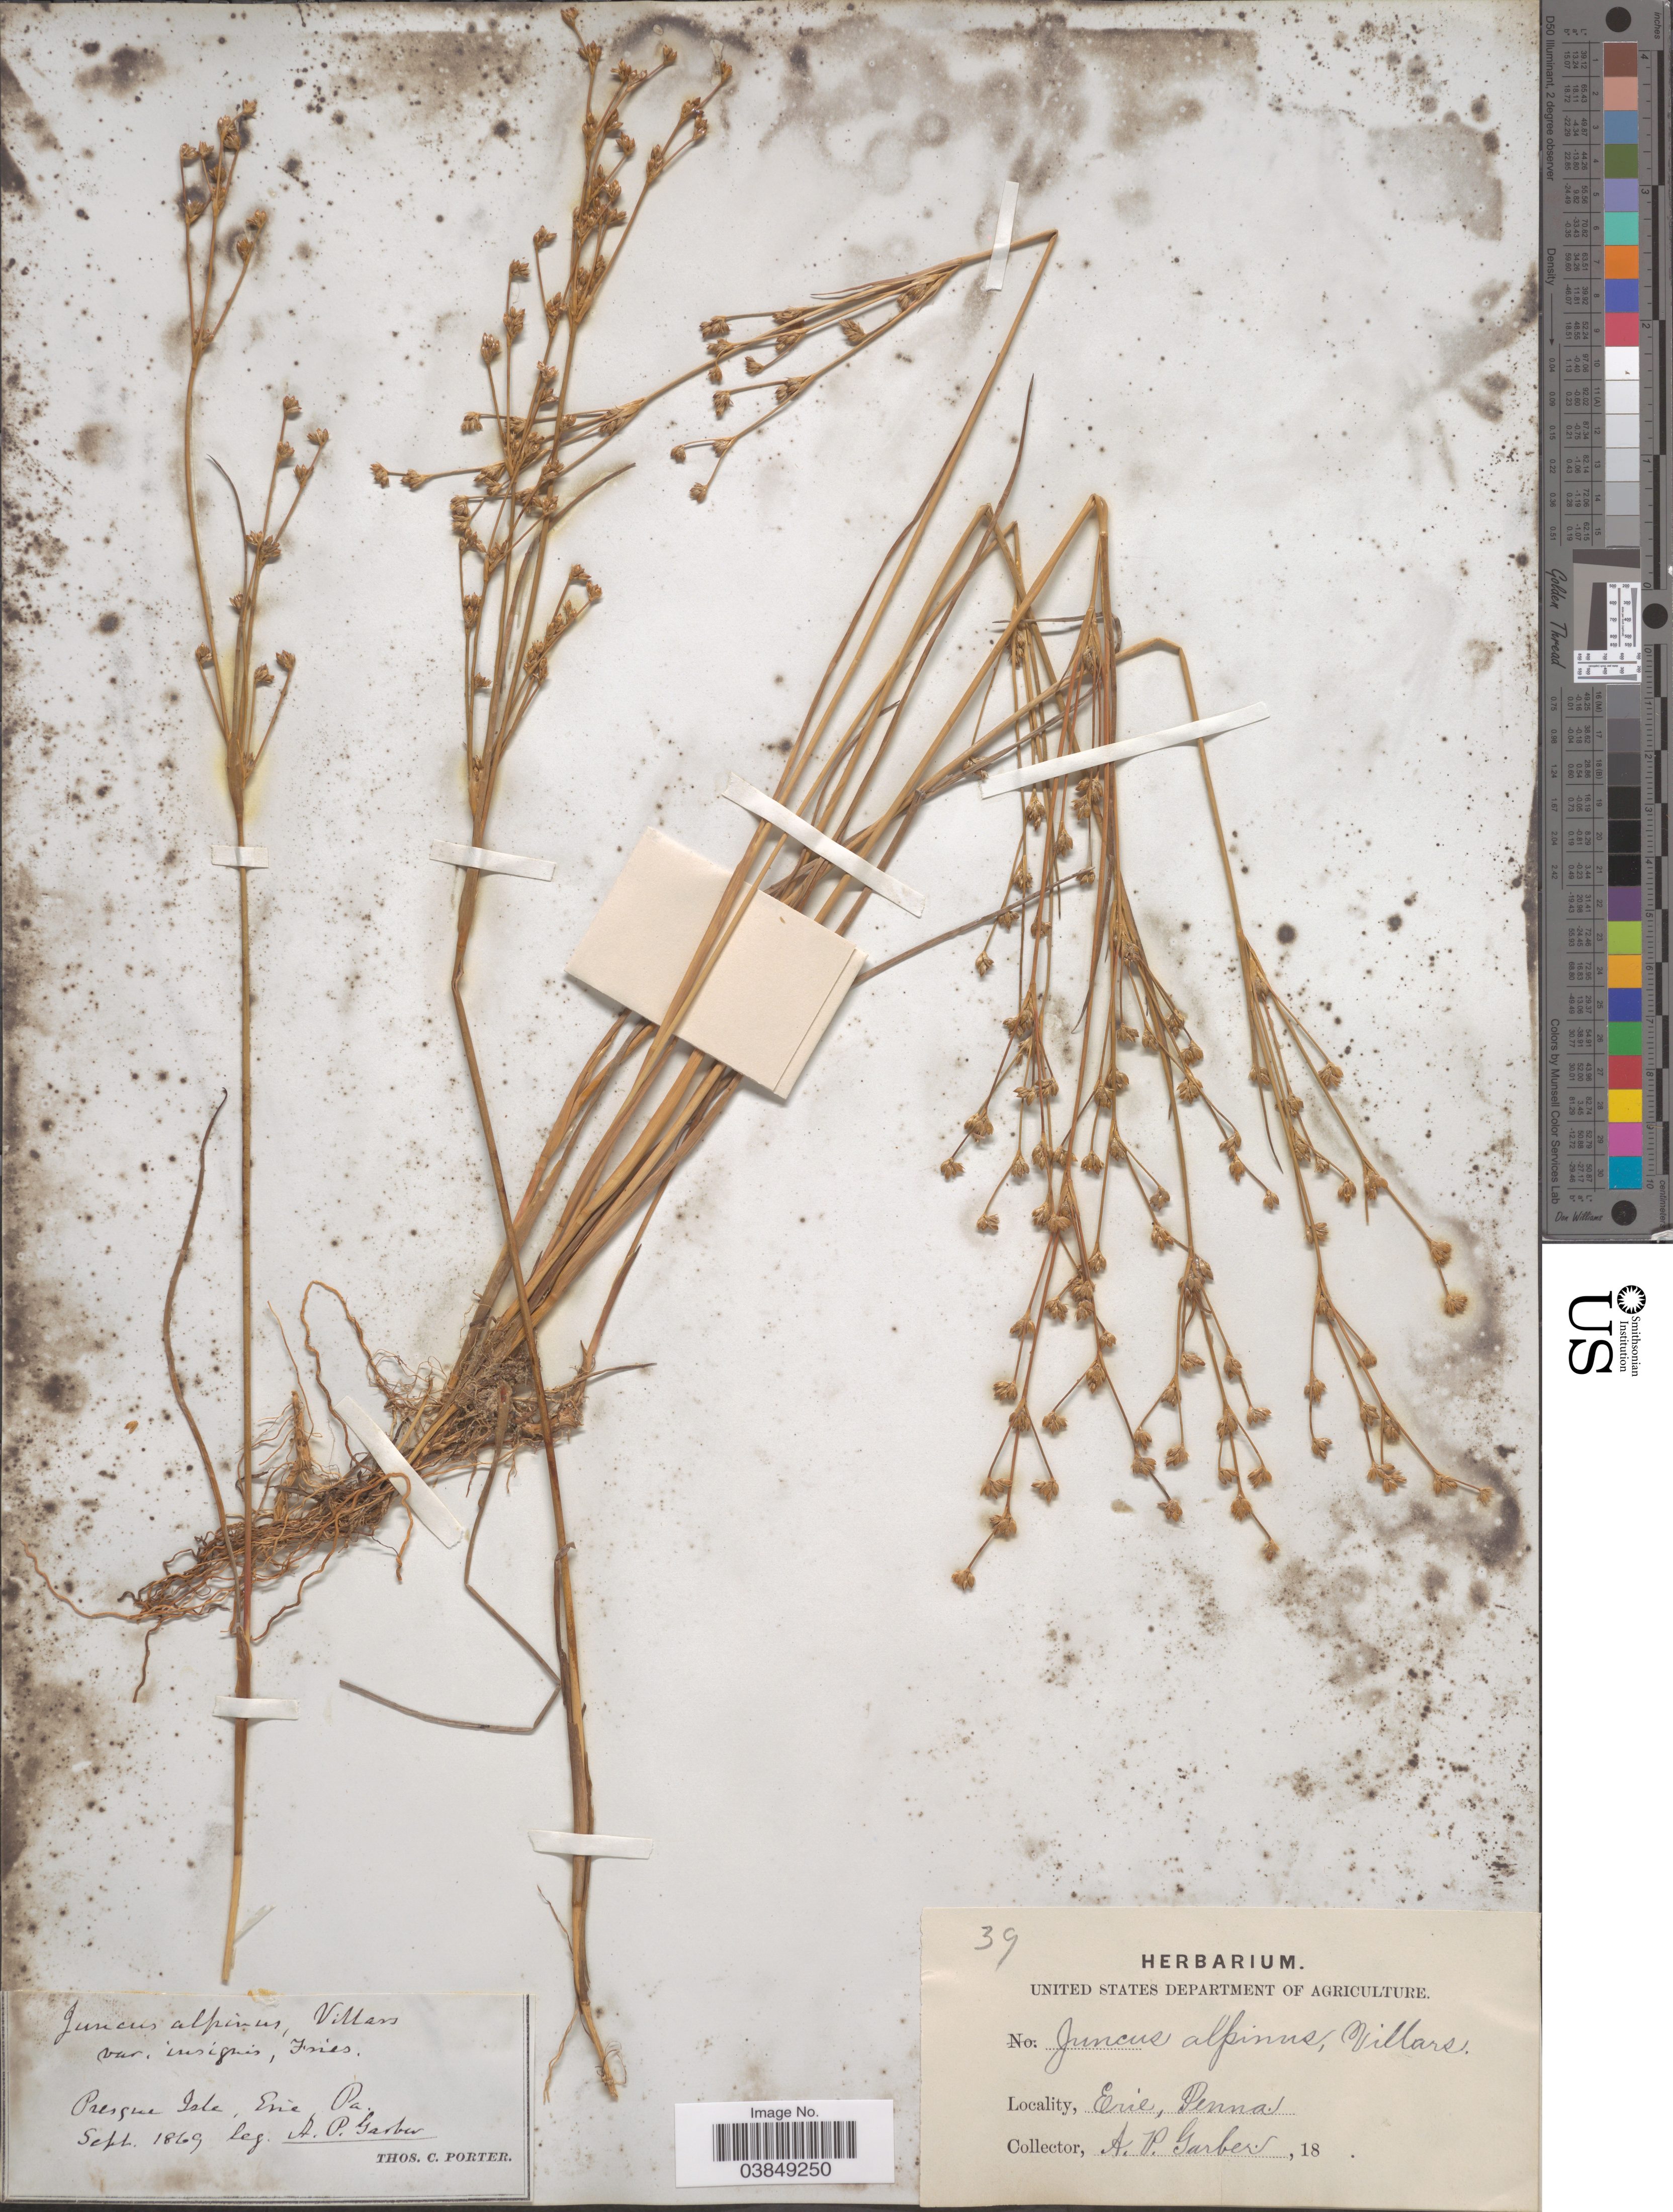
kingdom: Plantae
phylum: Tracheophyta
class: Liliopsida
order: Poales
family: Juncaceae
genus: Juncus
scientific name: Juncus rariflorus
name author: Hartm.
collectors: A. P. Garber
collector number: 39?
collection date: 1869-09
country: United States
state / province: Pennsylvania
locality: Presque Isle, Erie.